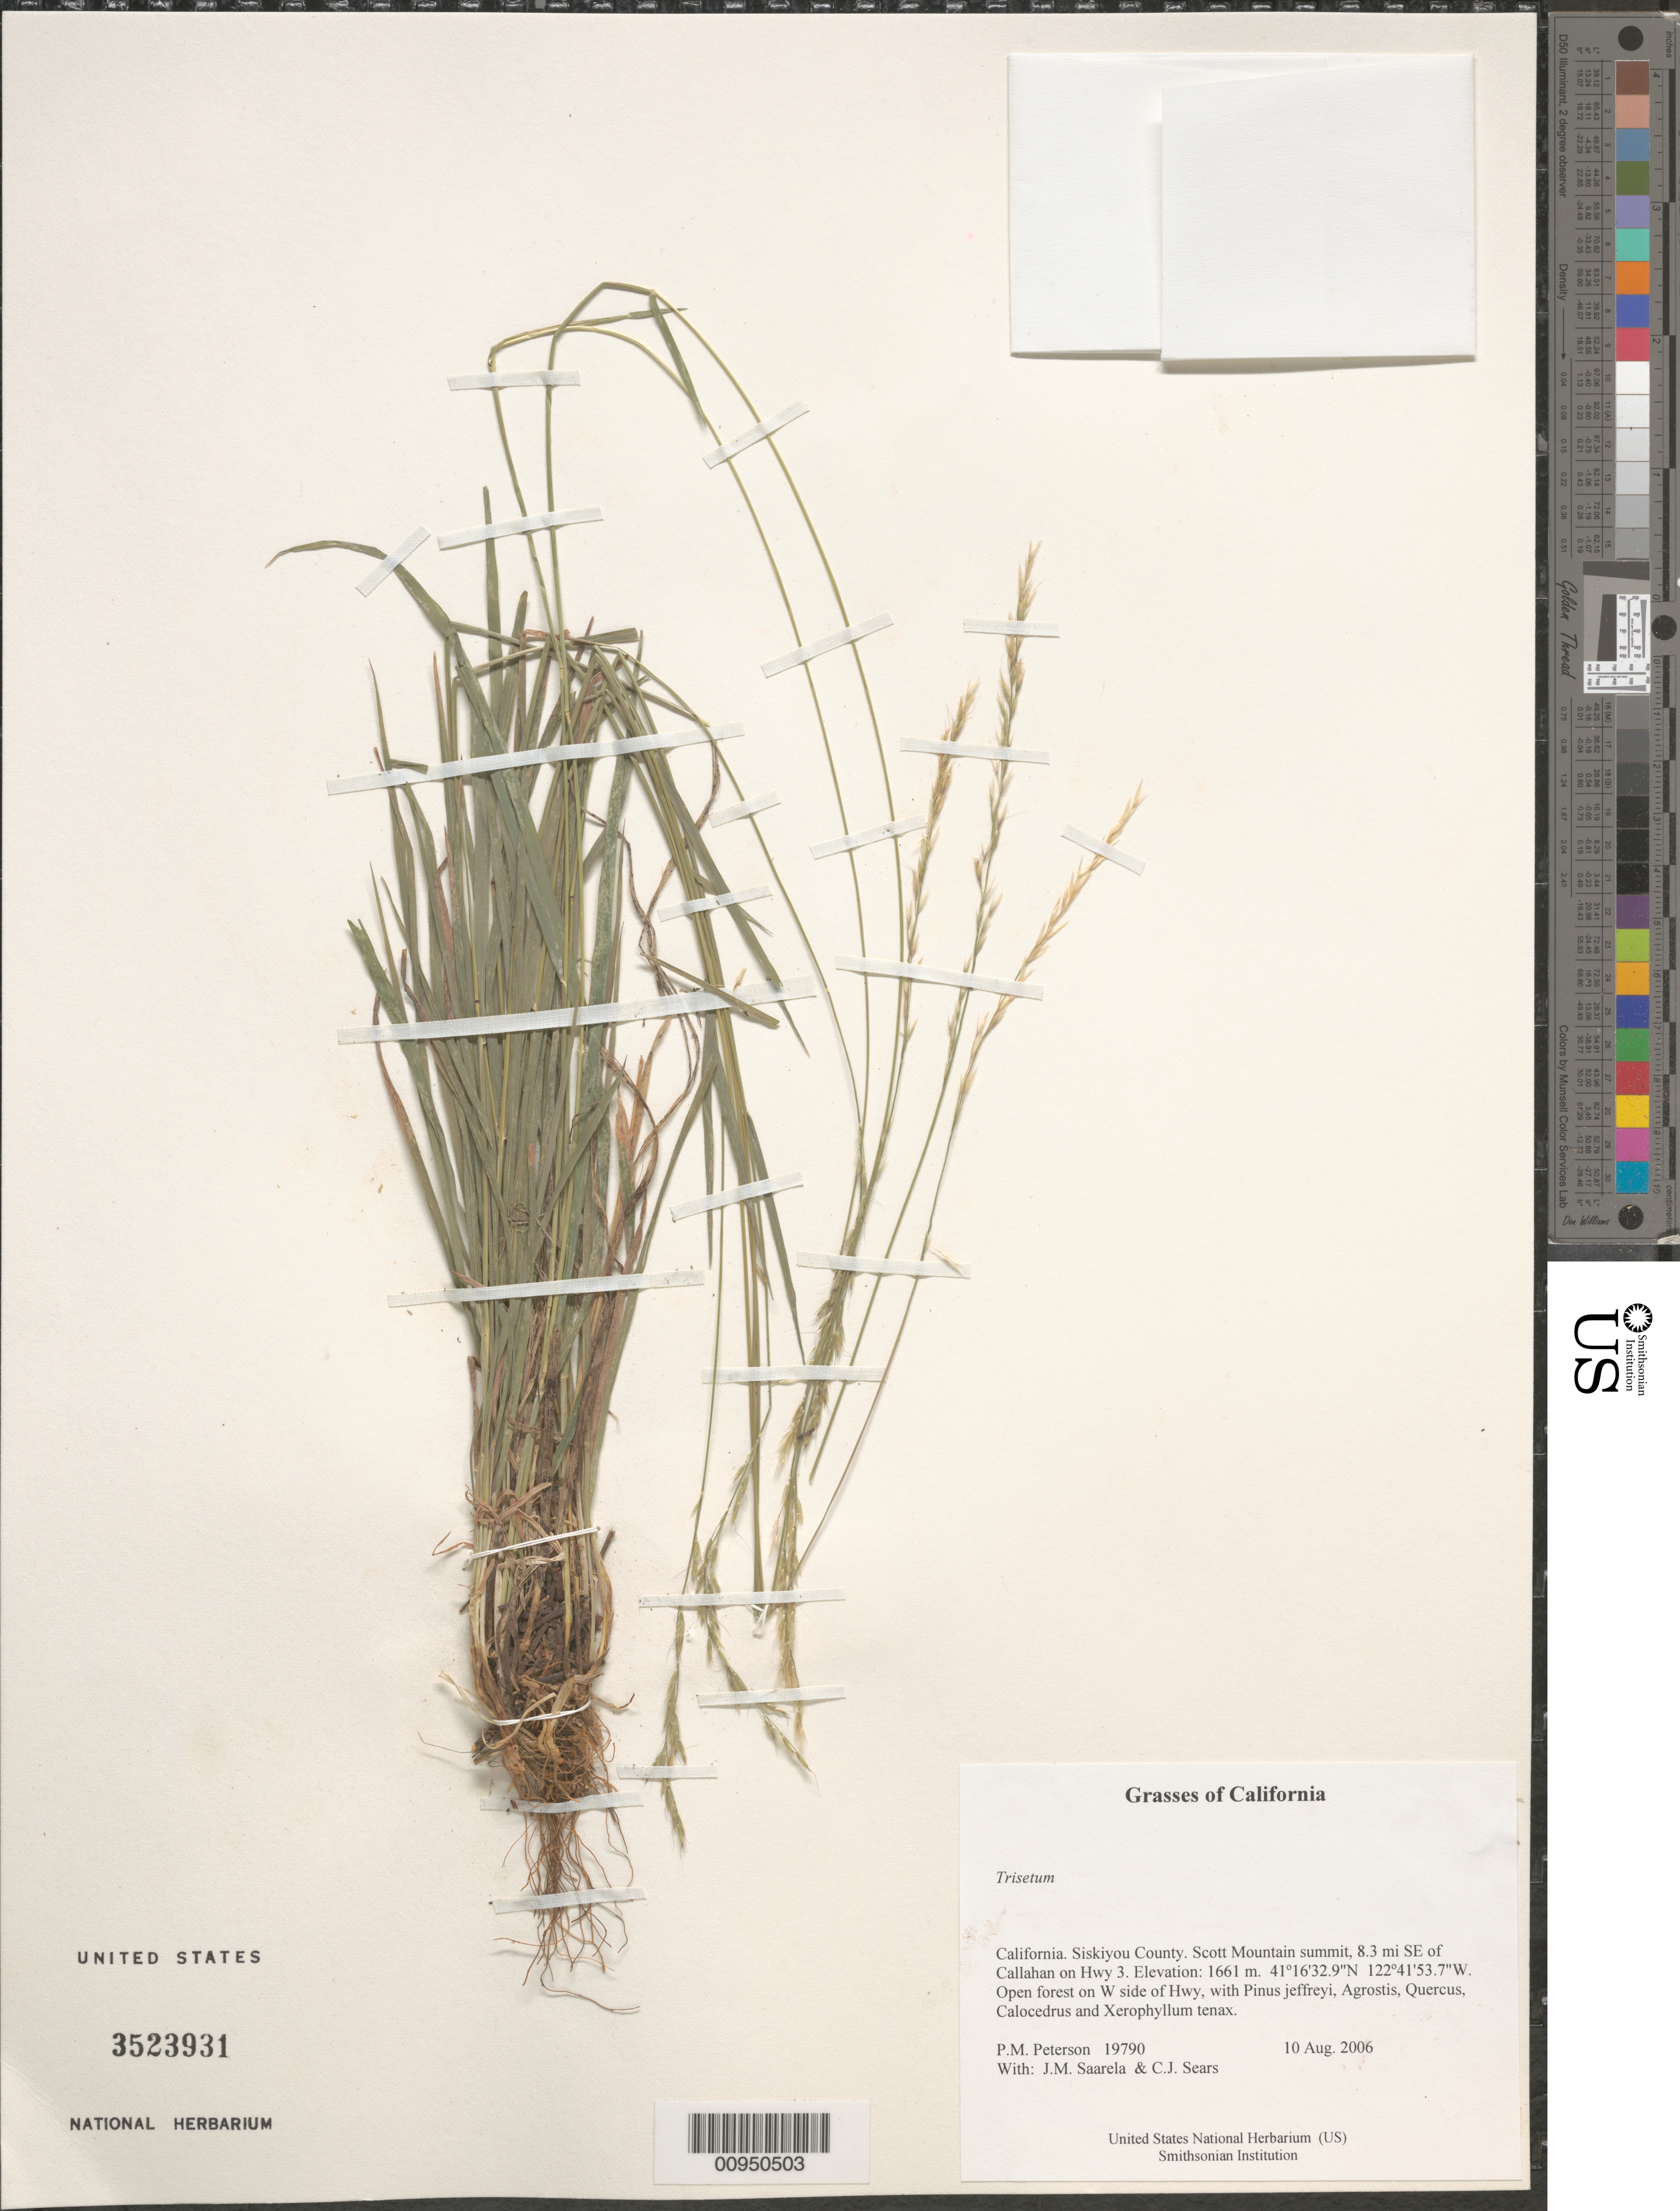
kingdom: Plantae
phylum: Tracheophyta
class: Liliopsida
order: Poales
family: Poaceae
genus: Trisetum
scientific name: Trisetum sp.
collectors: P. M. Peterson, J. Saarela & C. Sears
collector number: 19790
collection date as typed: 10 Aug 2006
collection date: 2006-08-10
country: United States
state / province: California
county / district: Siskiyou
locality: Scott Mountain summit, 8.3 mi SE of Callahan on Hwy 3.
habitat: Open forest on W side of Hwy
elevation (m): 1661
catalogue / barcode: US 3523931